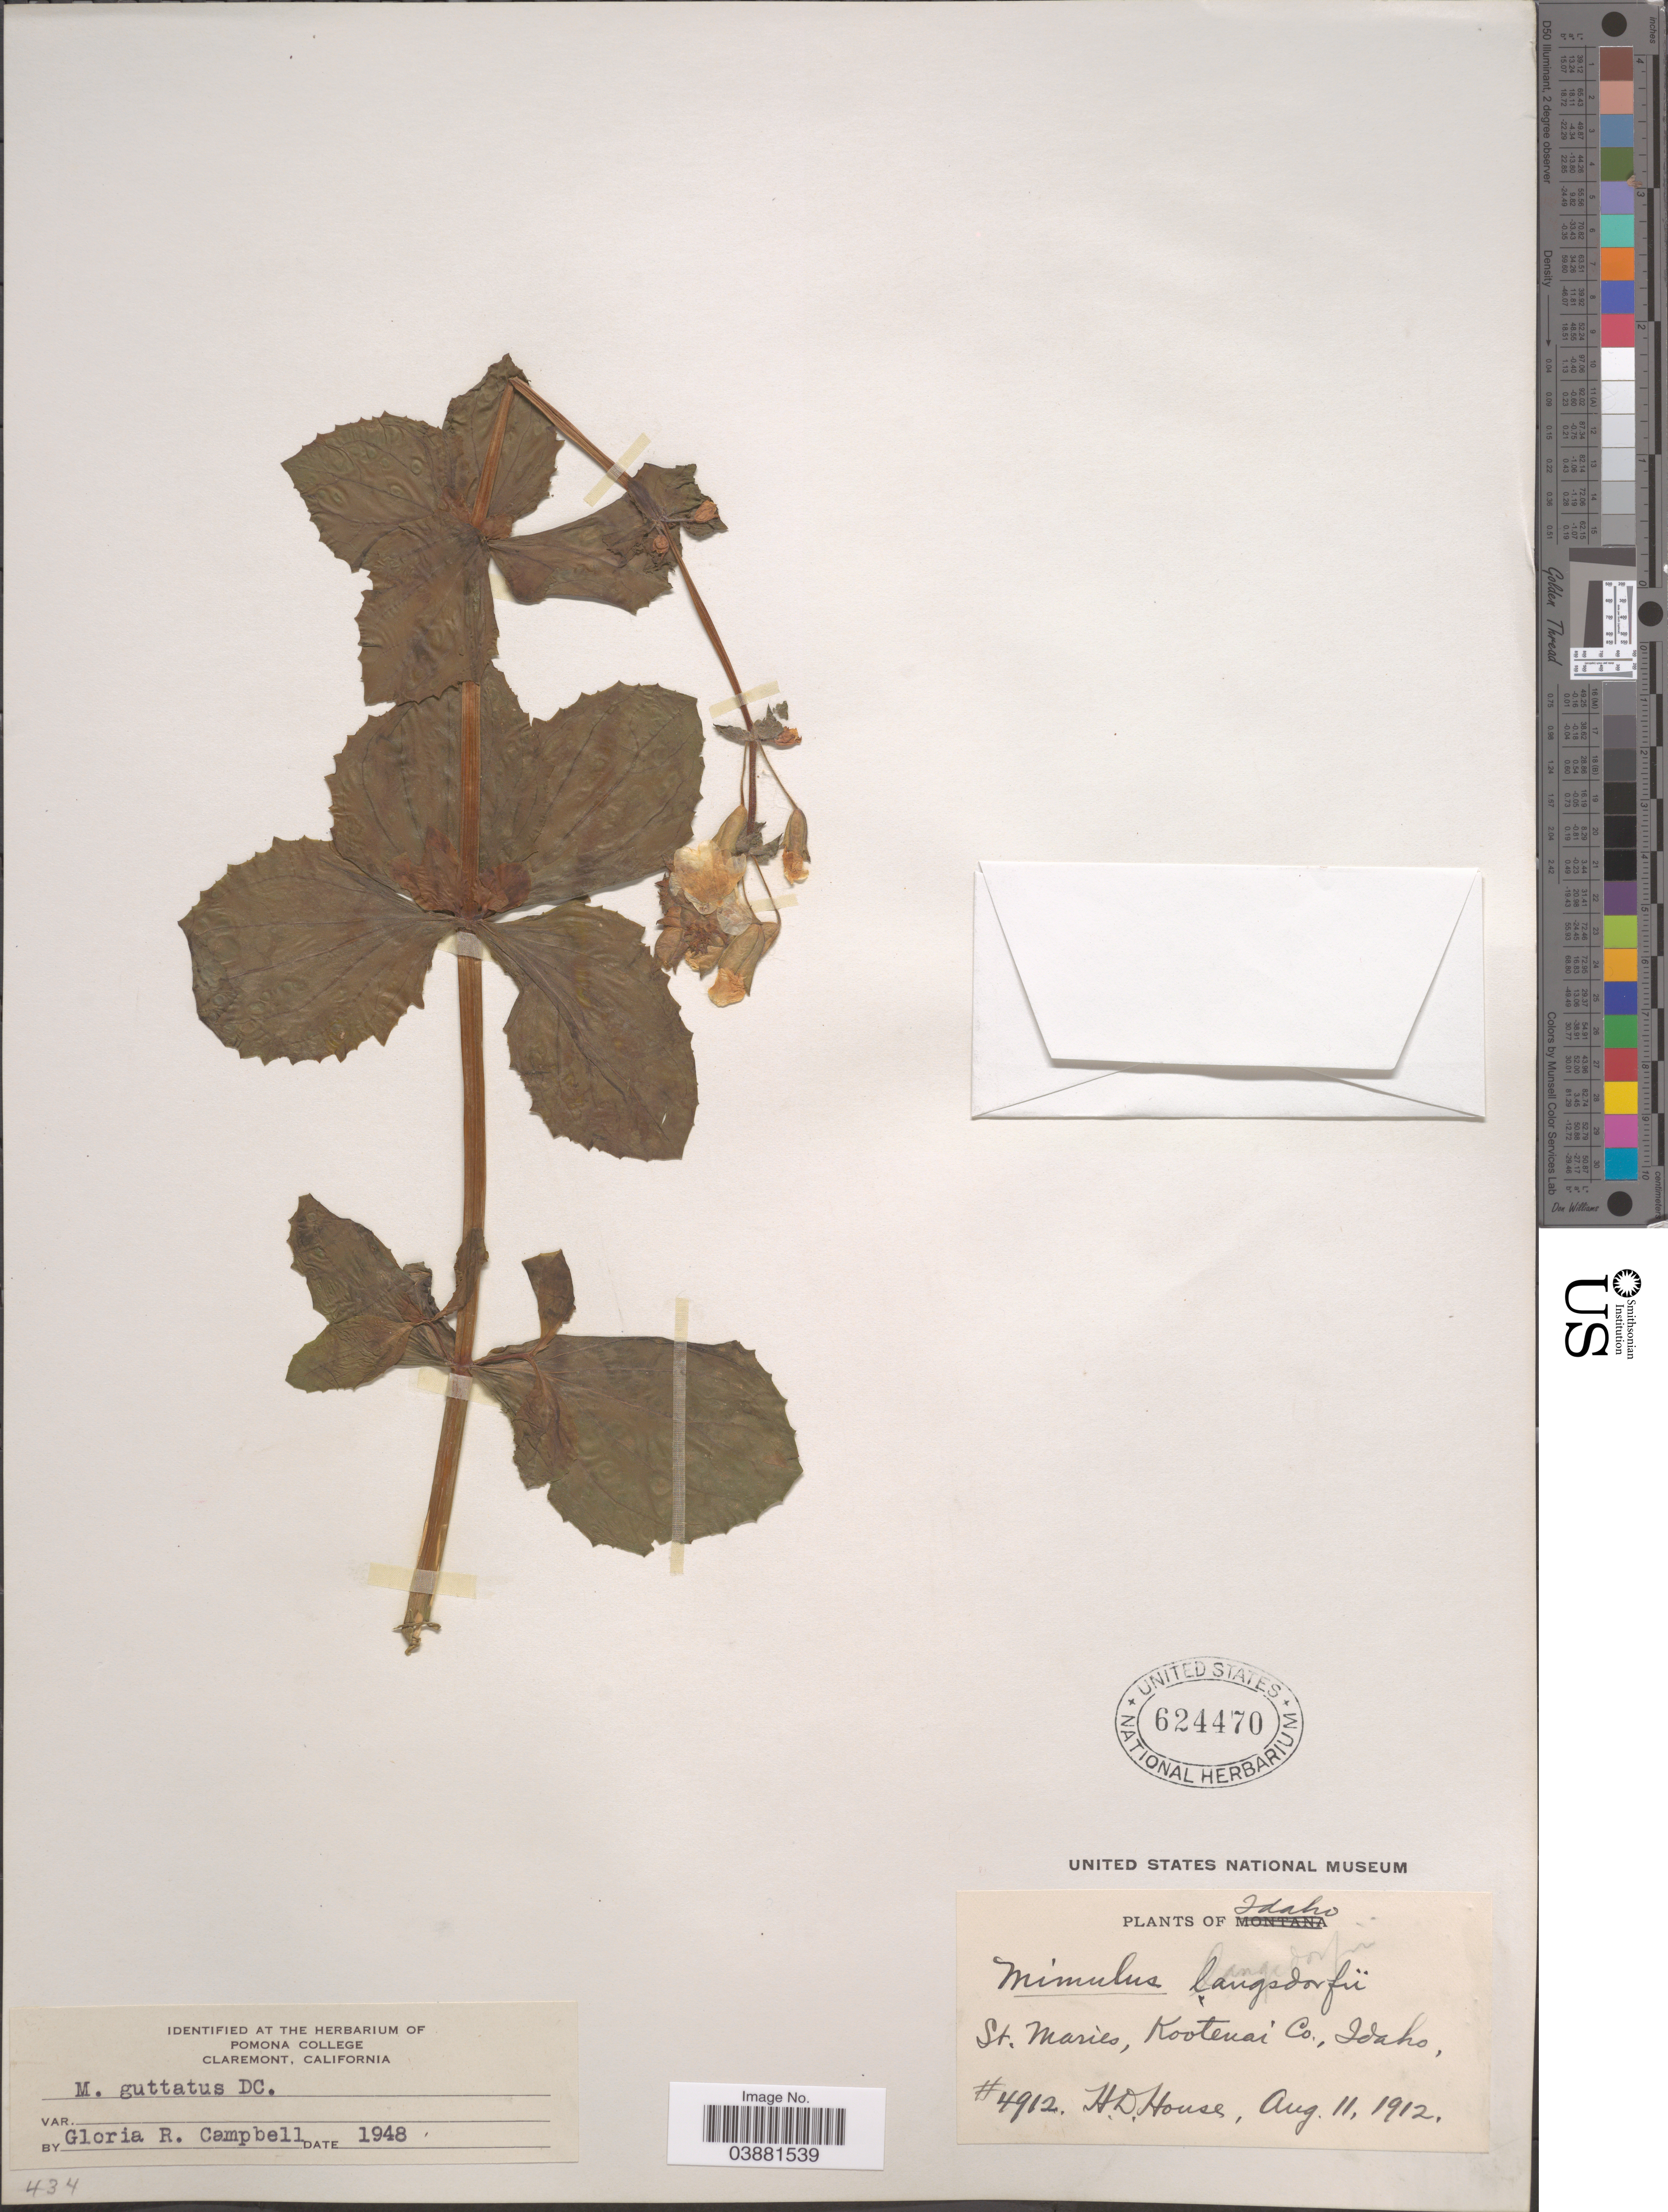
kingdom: Plantae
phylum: Tracheophyta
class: Magnoliopsida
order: Lamiales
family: Phrymaceae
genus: Mimulus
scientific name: Mimulus guttatus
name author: DC.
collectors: H. D. House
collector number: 4912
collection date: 1912-08-11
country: United States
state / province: Idaho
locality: St. Maries, Kootenai Co.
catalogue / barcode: US 624470